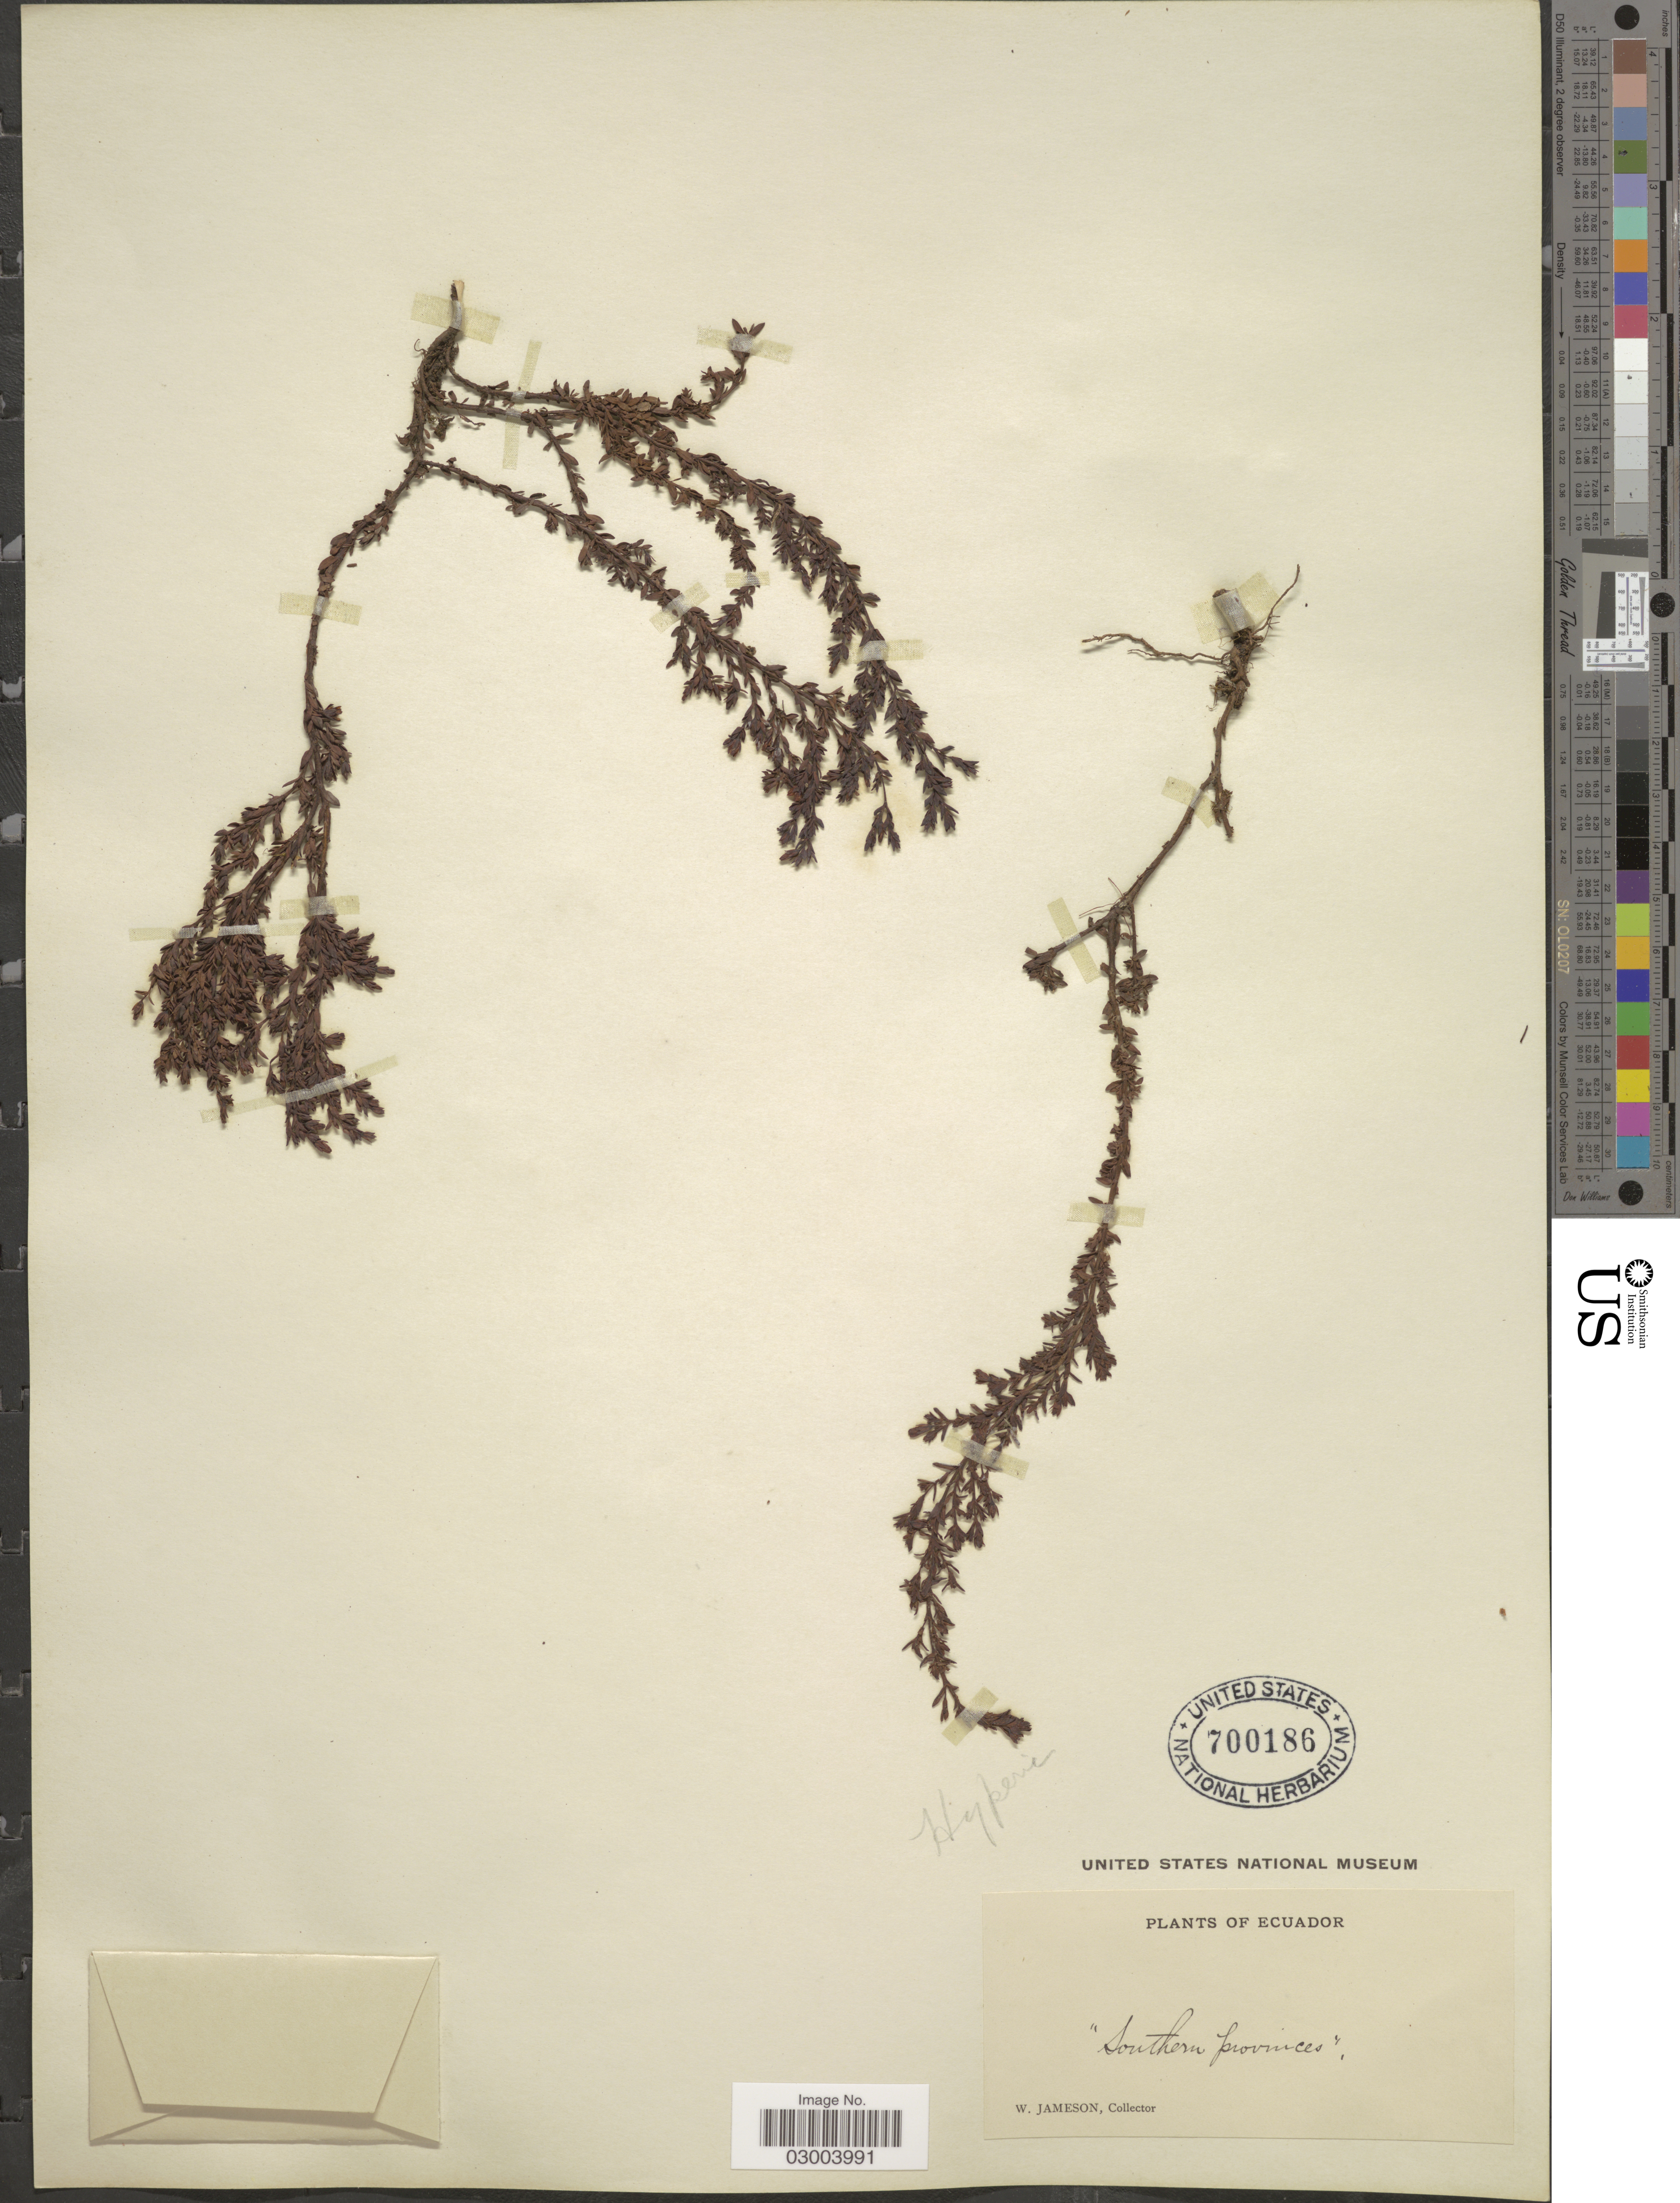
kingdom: Plantae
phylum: Tracheophyta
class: Magnoliopsida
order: Malpighiales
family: Hypericaceae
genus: Hypericum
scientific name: Hypericum loxense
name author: Benth.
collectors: W. Jameson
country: Ecuador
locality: Southern provinces.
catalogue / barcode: US 700186